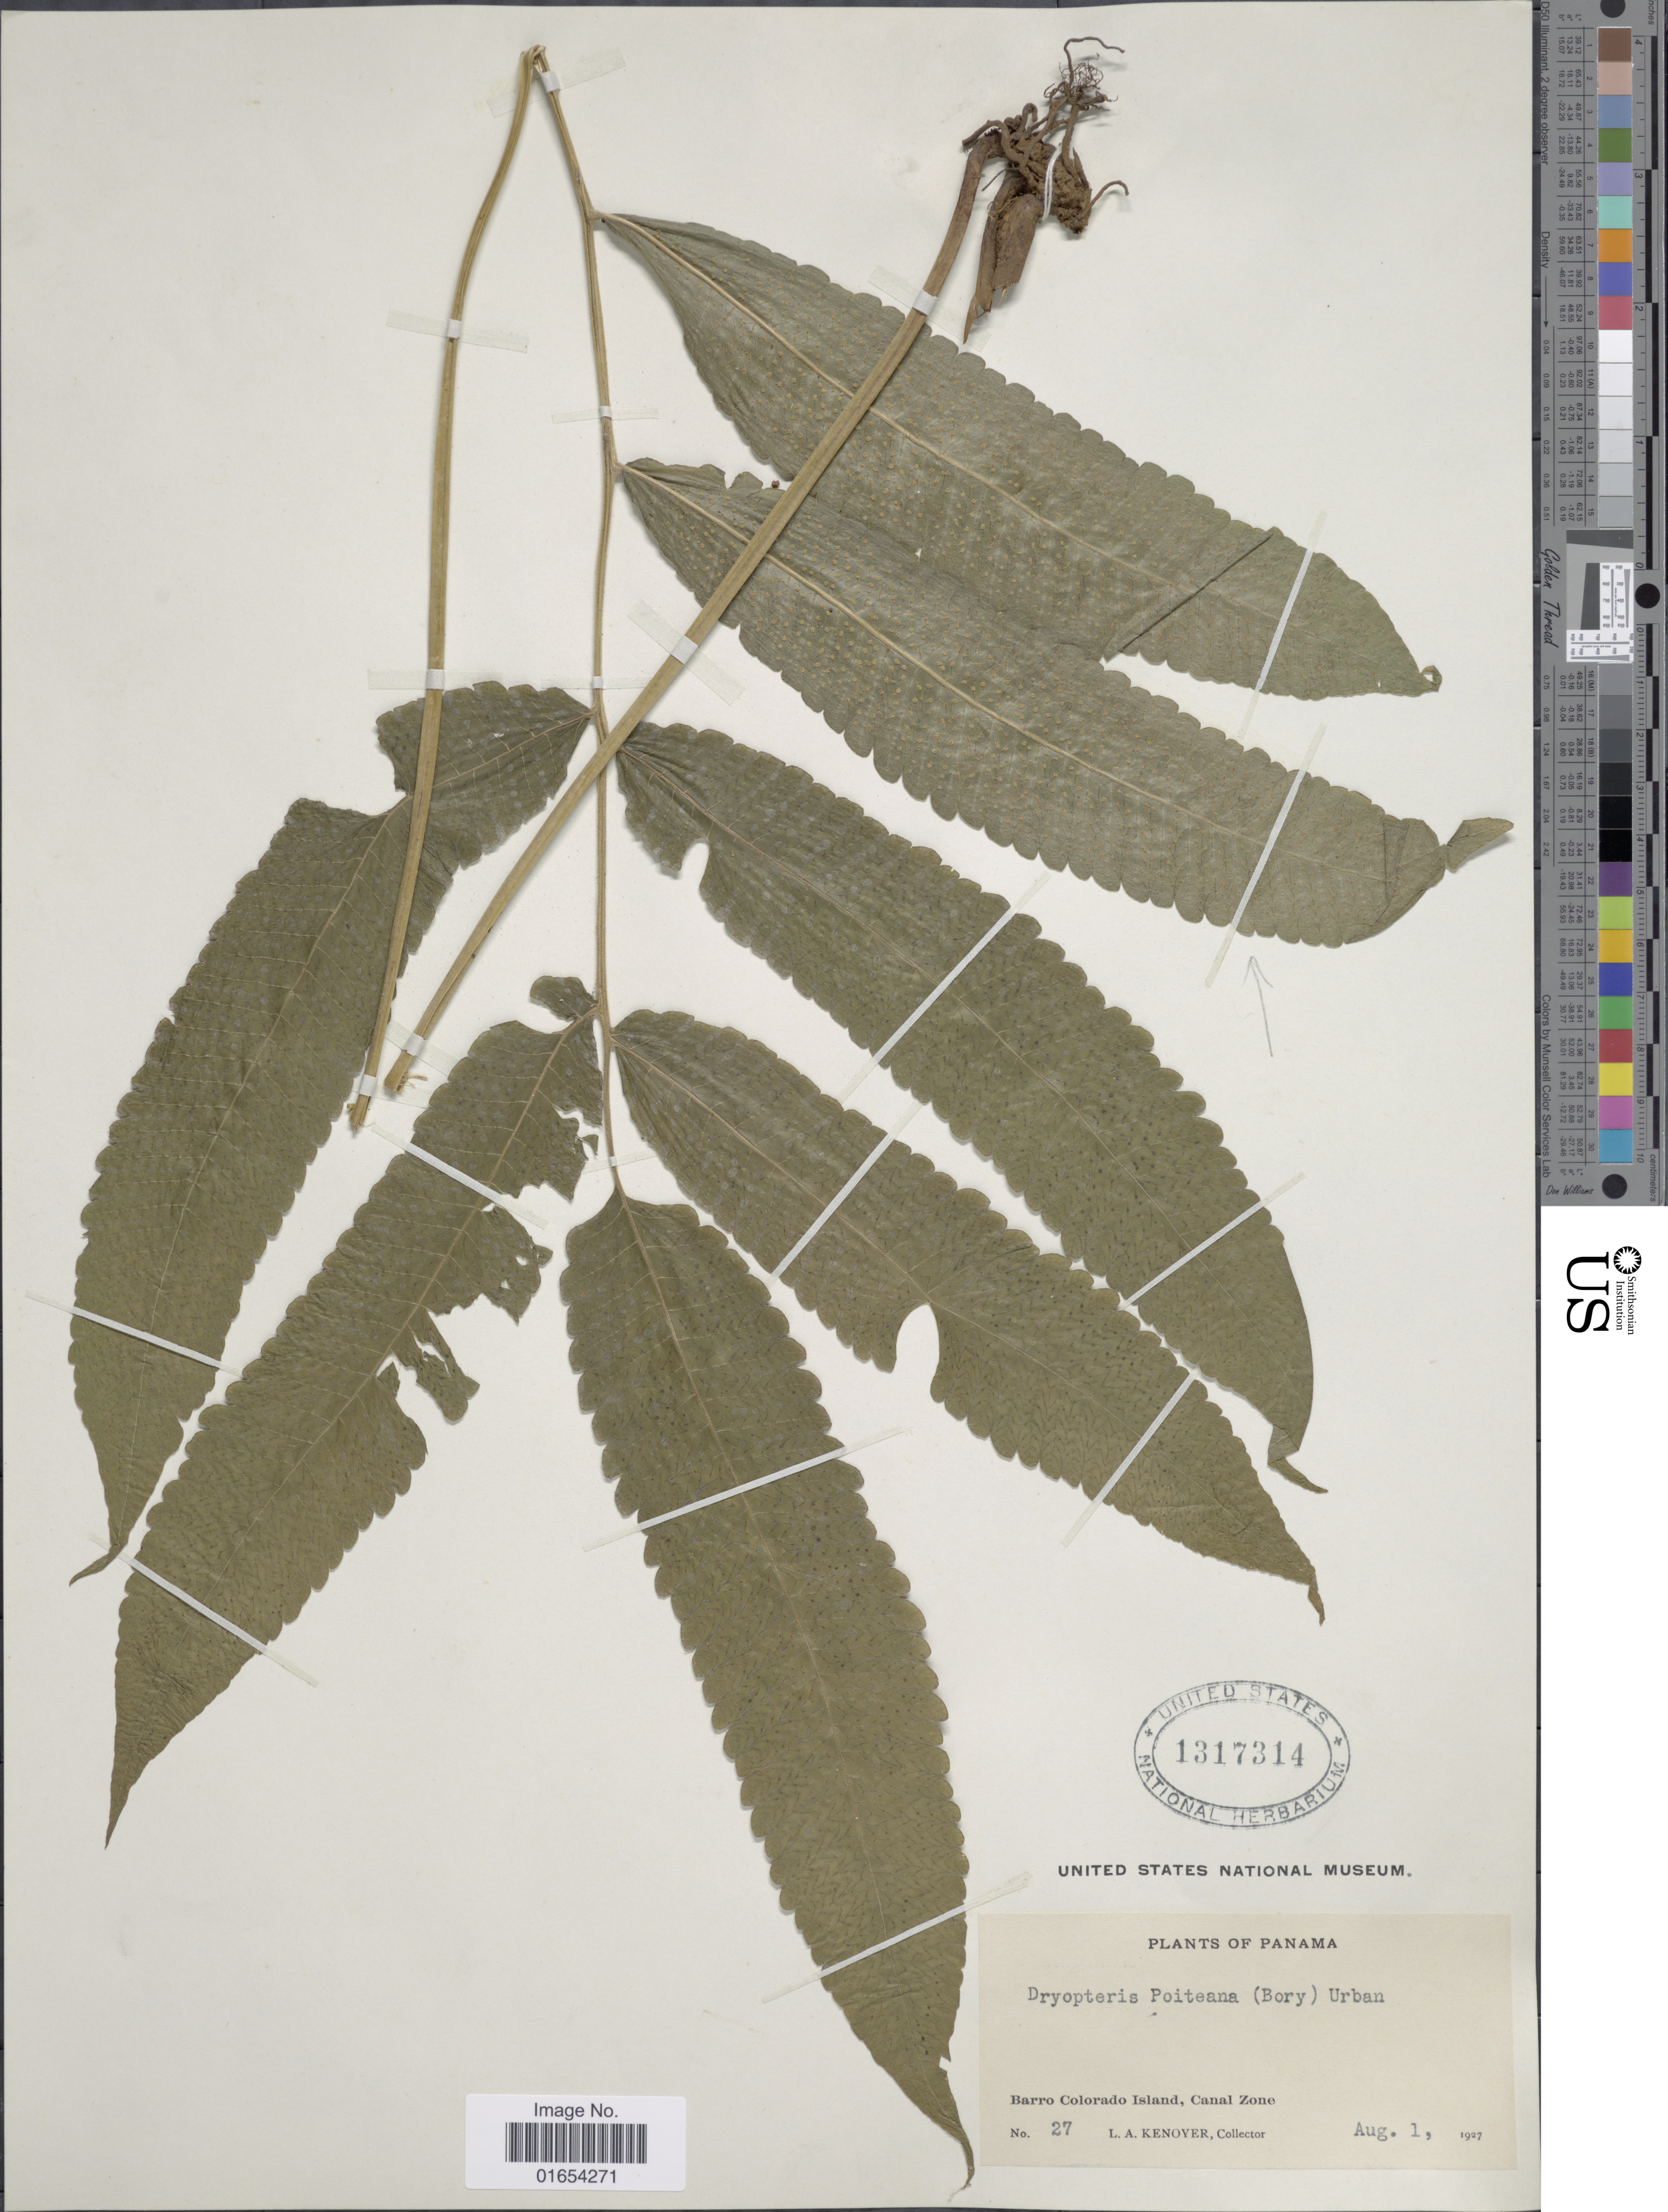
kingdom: Plantae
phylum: Tracheophyta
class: Polypodiopsida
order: Polypodiales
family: Thelypteridaceae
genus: Goniopteris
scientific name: Goniopteris poiteana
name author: (Bory) Ching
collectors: L. A. Kenoyer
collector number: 27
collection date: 1927-08-01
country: Panama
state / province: Panamá Oeste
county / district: Canal Zone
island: Barro Colorado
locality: Barro Colorado Island, Canal Zone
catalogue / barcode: US 1317314